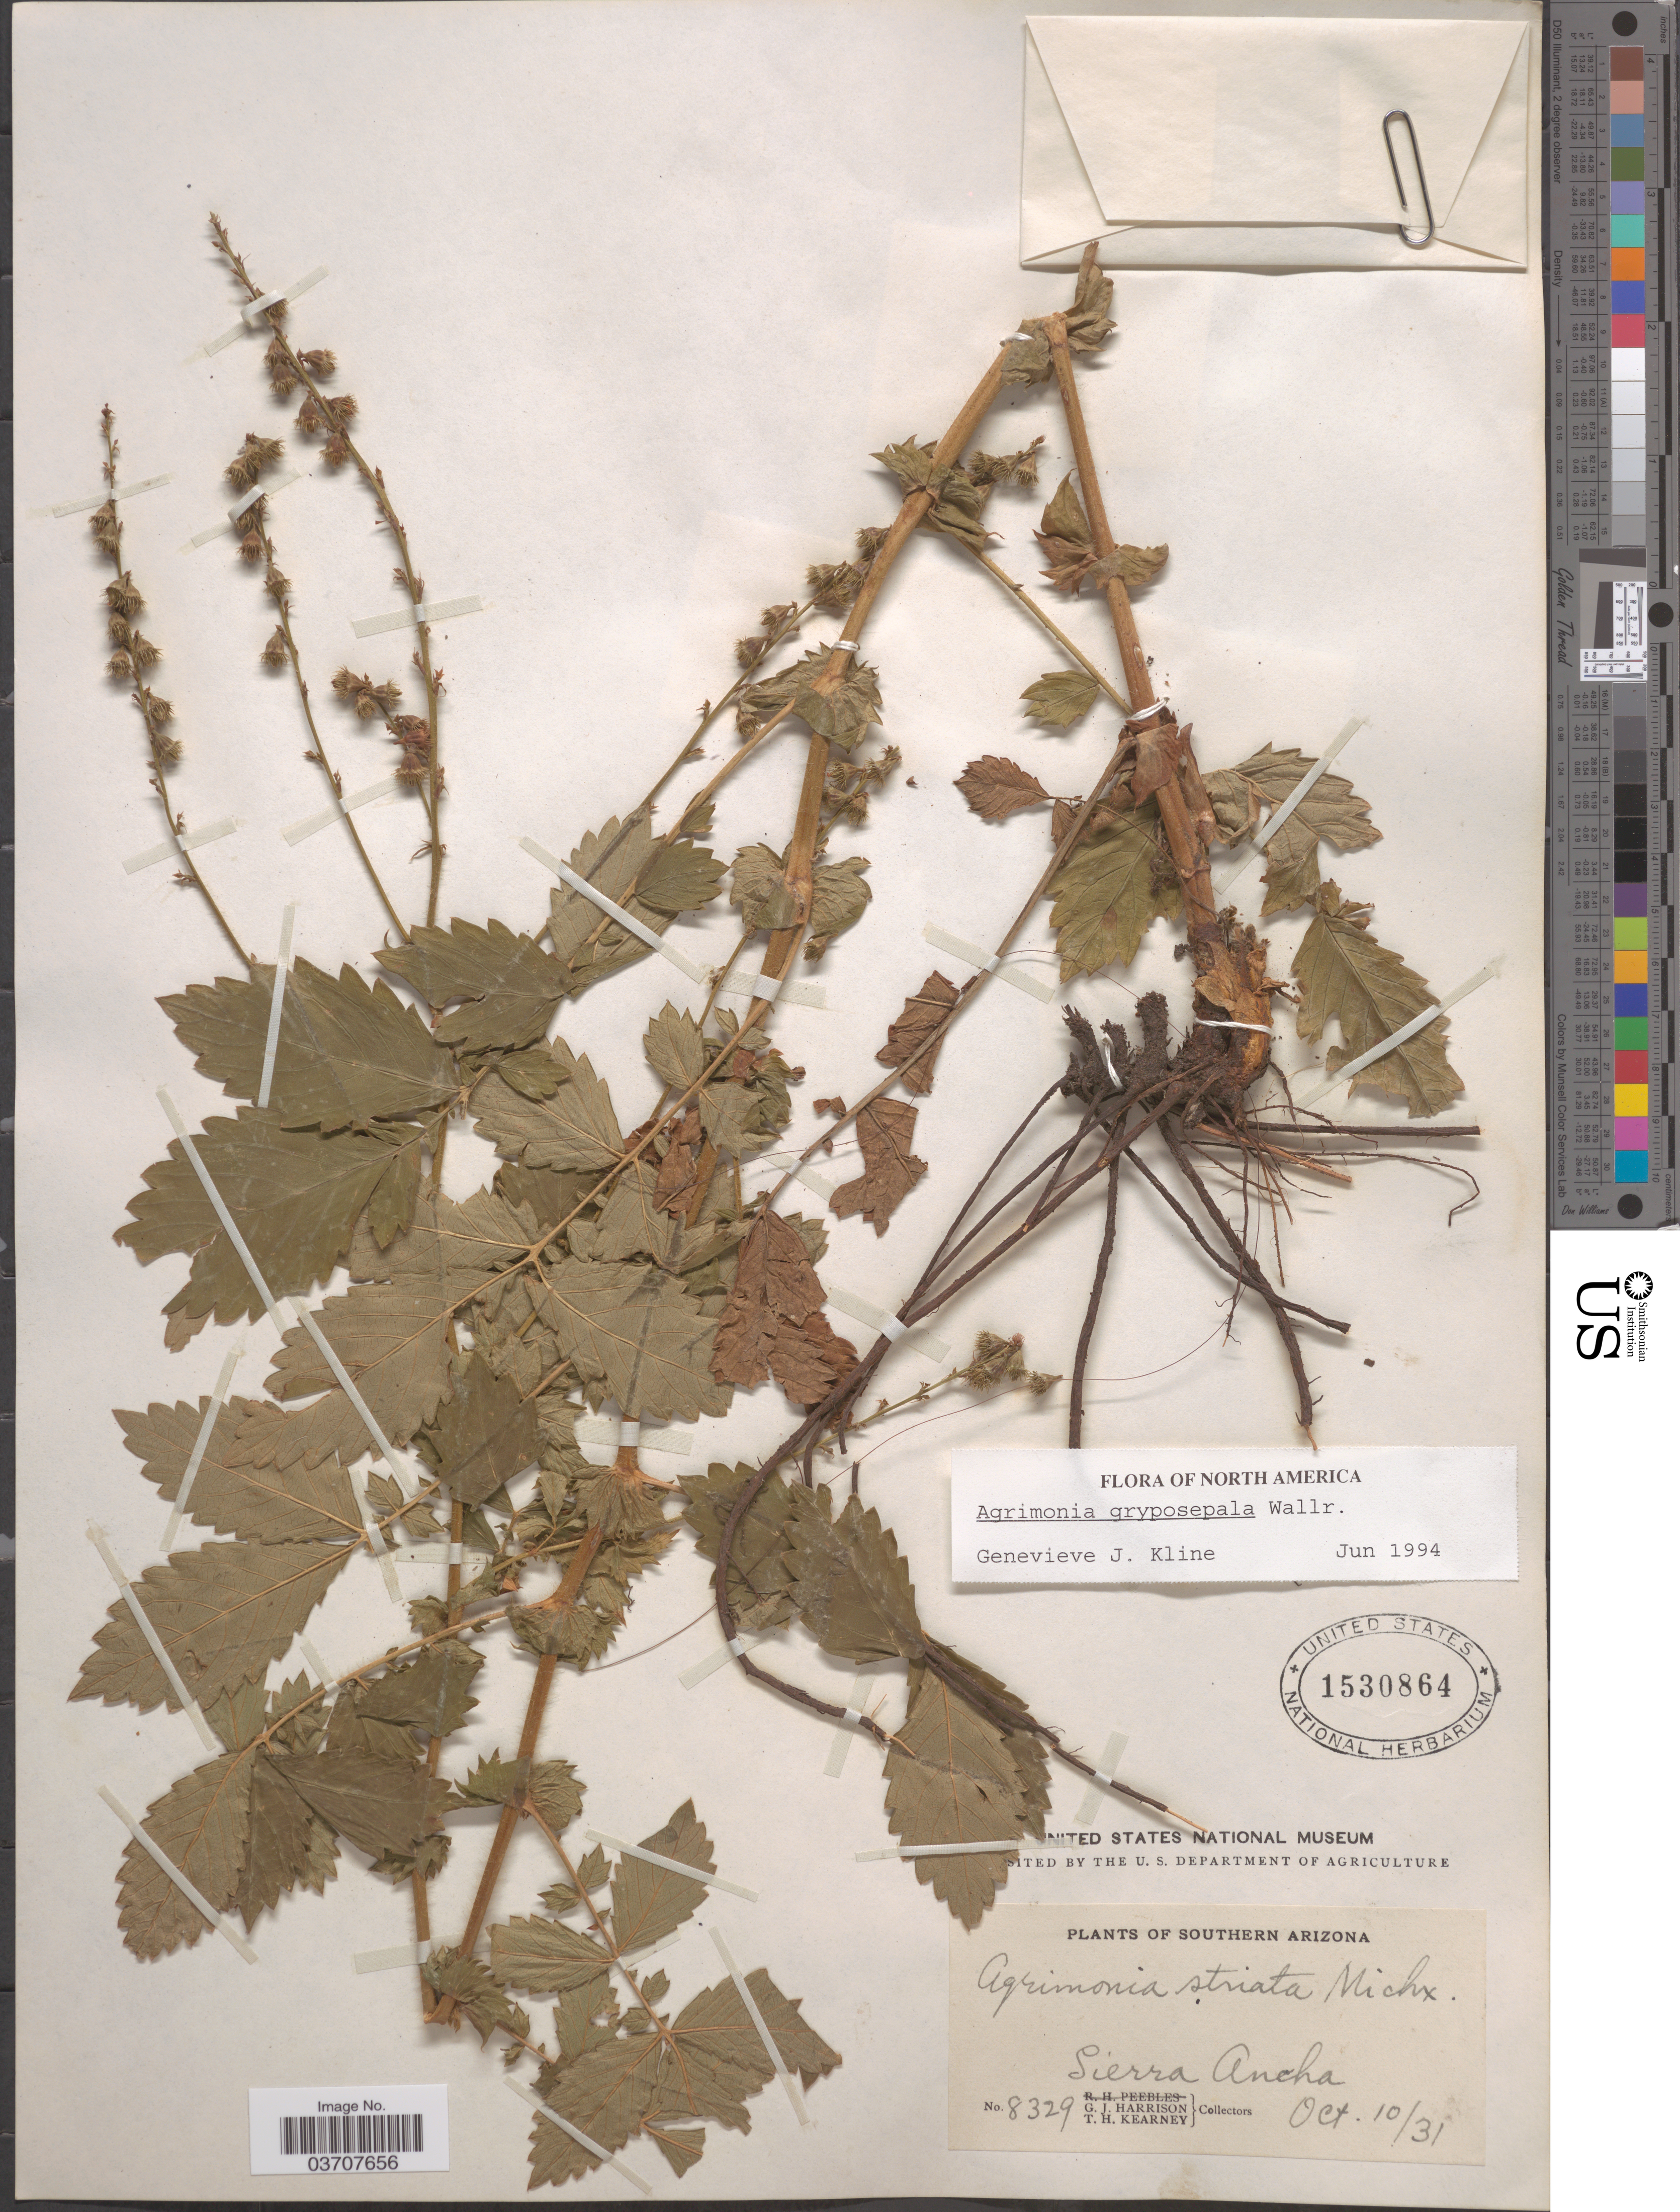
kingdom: Plantae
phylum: Tracheophyta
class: Magnoliopsida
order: Rosales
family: Rosaceae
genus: Agrimonia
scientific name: Agrimonia gryposepala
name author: Wallr.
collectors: G. J. Harrison & T. H. Kearney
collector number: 8329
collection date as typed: Transcribed d/m/y: 10/10/31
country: United States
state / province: Arizona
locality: Southern Arizona. Sierra Ancha.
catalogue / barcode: US 1530864